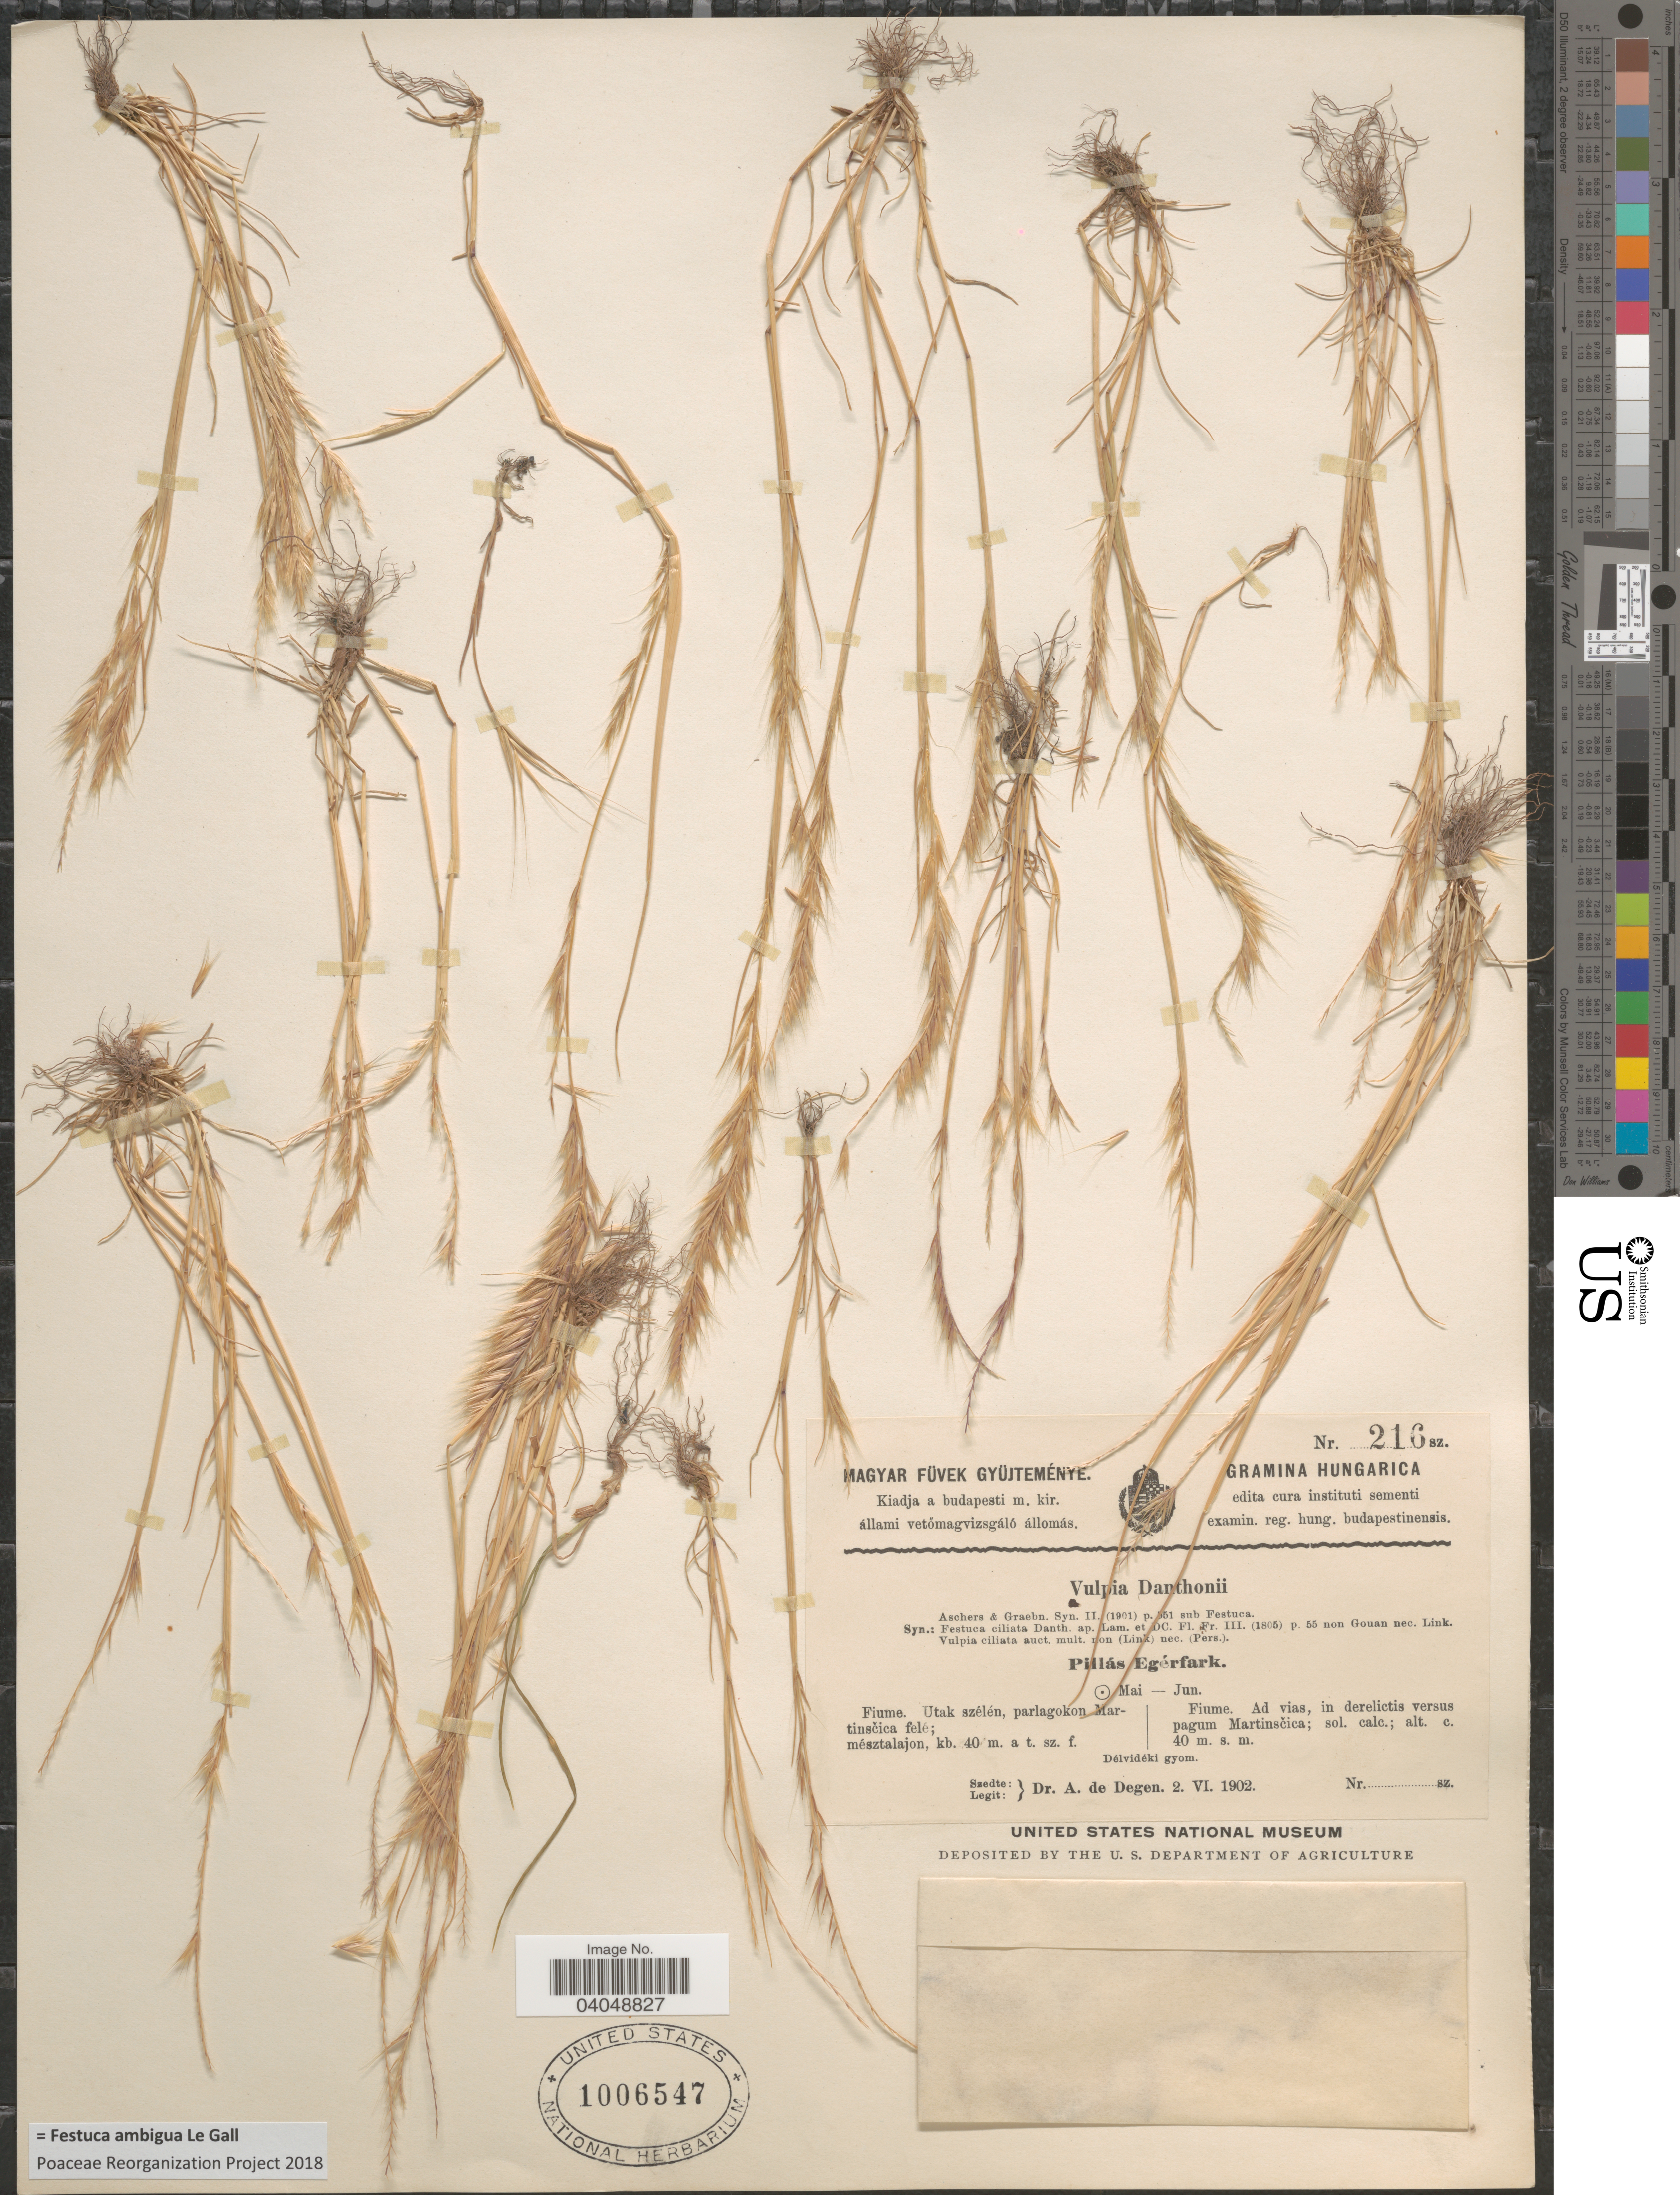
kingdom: Plantae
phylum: Tracheophyta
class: Liliopsida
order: Poales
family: Poaceae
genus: Festuca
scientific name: Festuca ambigua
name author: Le Gall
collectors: A. Degen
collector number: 216?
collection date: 1902-06-02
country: Croatia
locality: Fiume. Ad vias, in derelictis versus pagum Martinsčica; sol. calc.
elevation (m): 40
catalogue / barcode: US 1006547